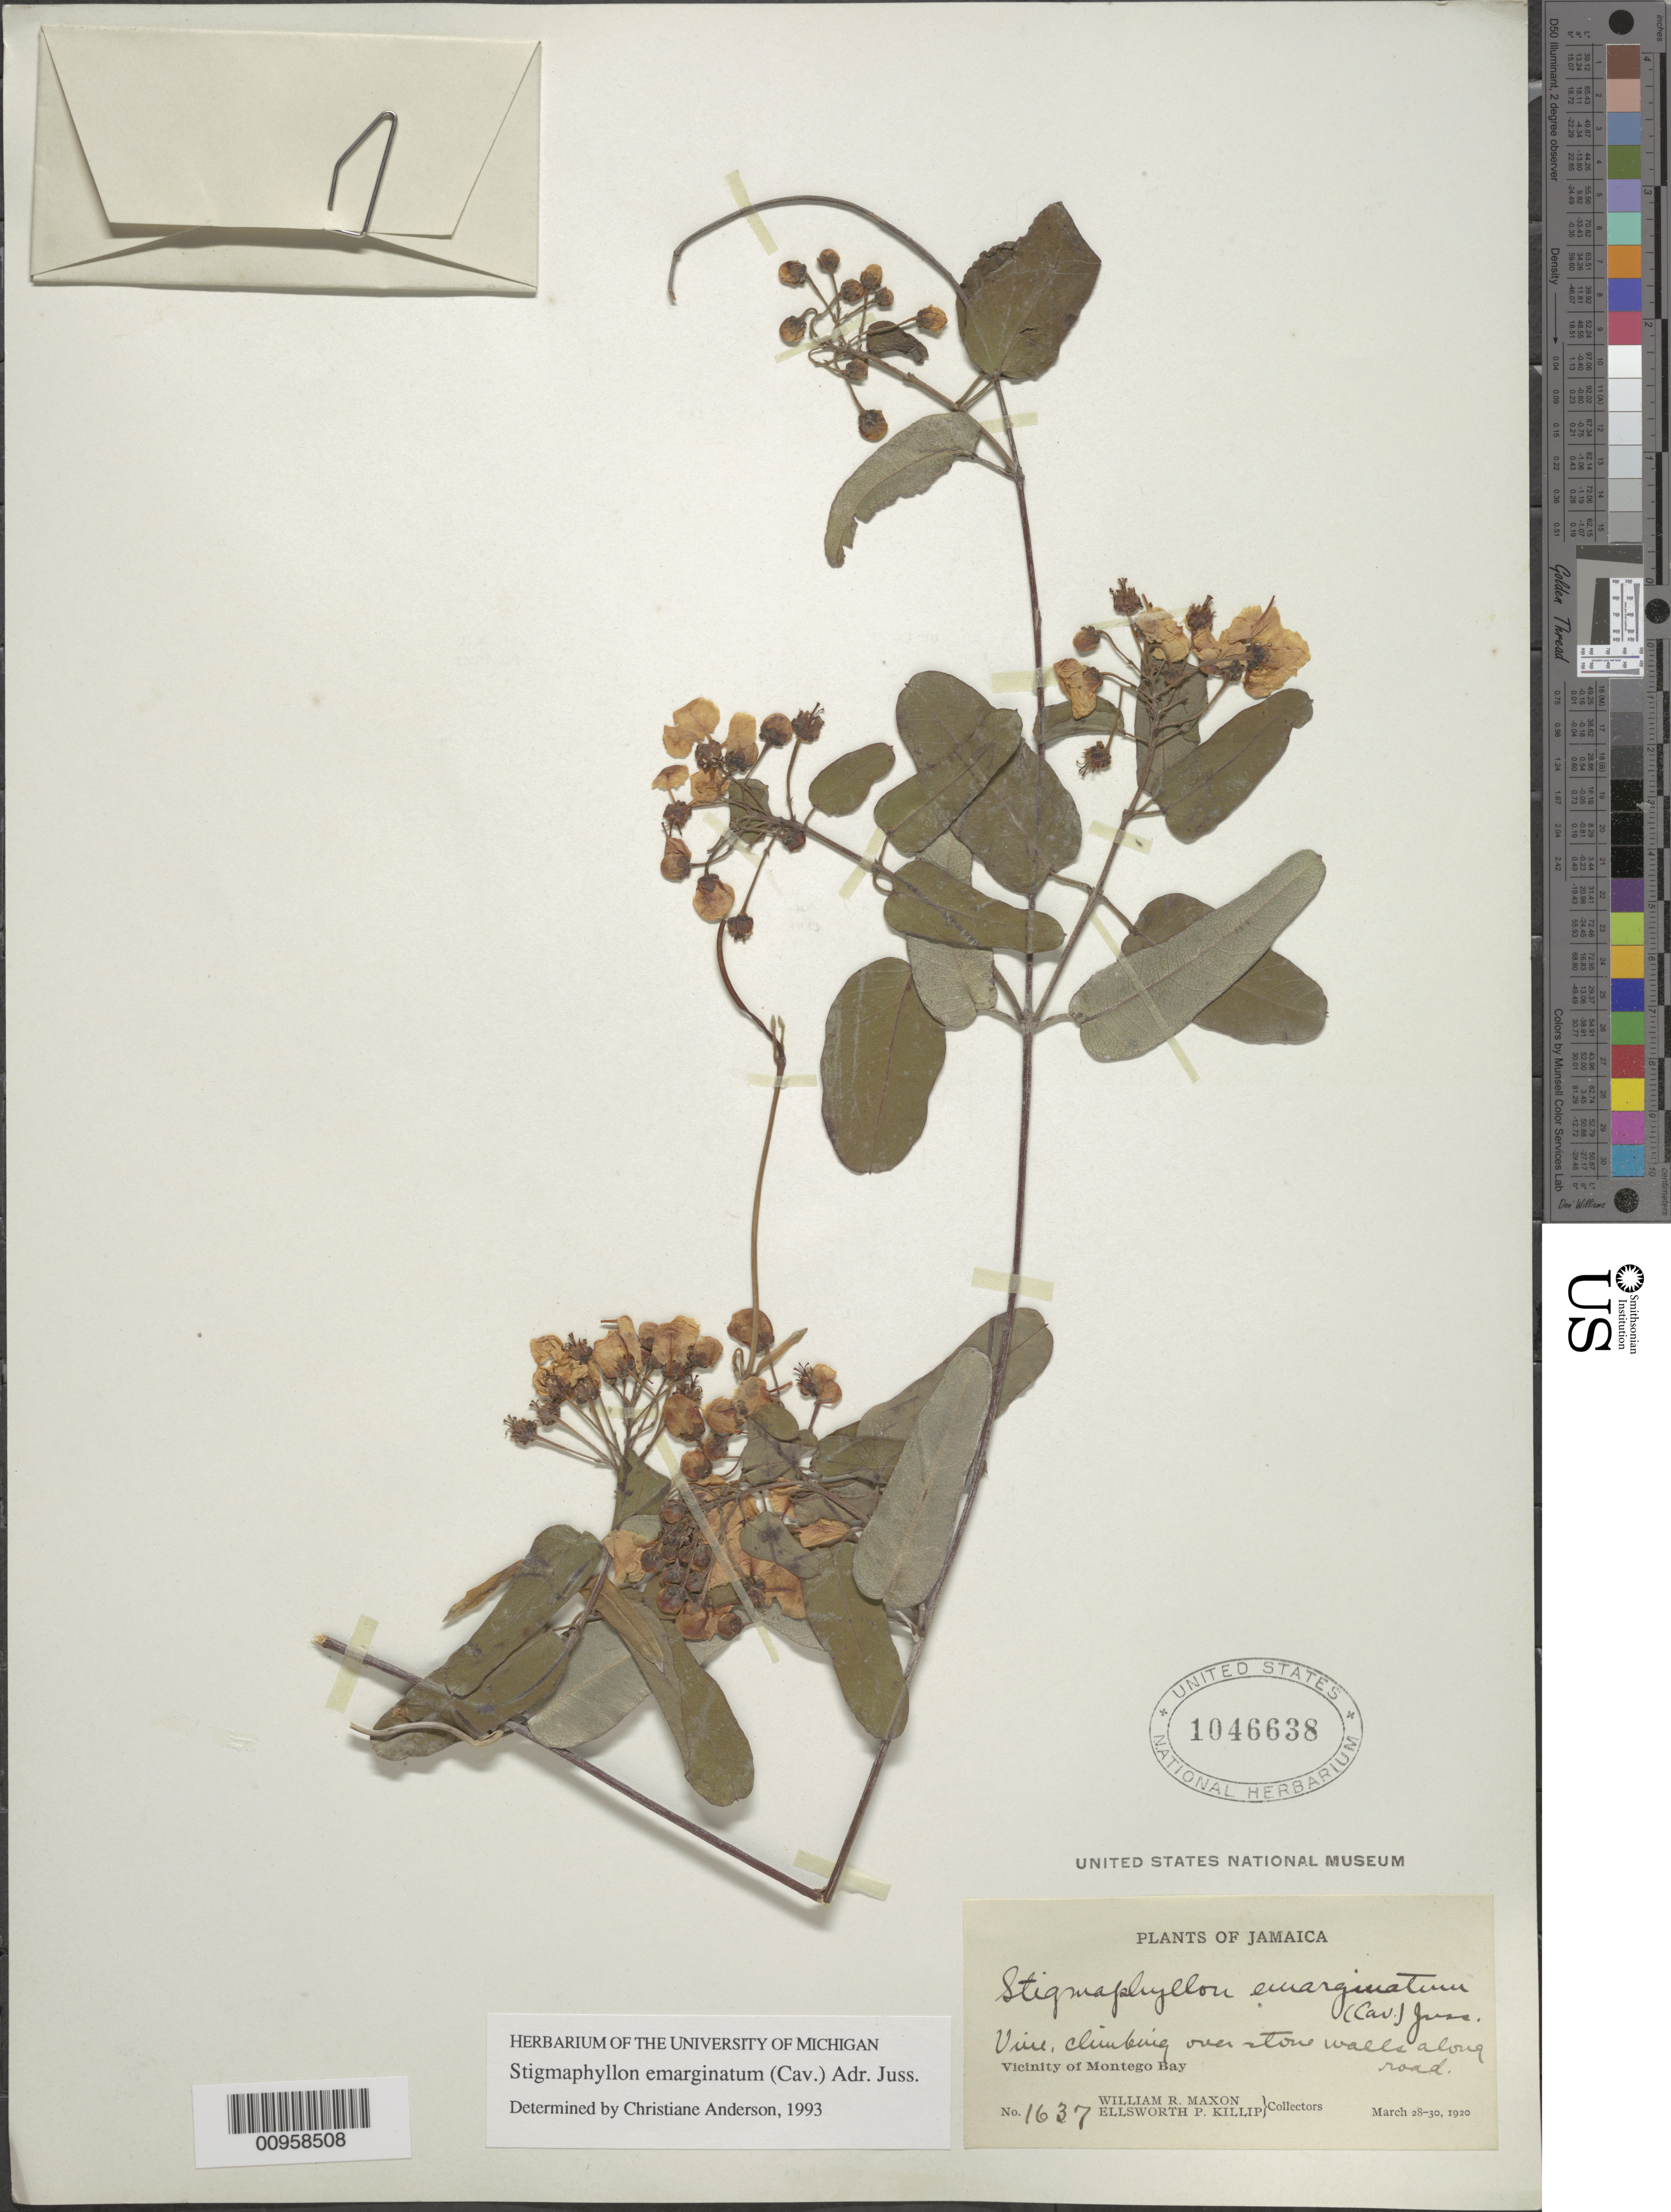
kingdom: Plantae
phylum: Tracheophyta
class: Magnoliopsida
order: Malpighiales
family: Malpighiaceae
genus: Stigmaphyllon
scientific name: Stigmaphyllon emarginatum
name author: (Cav.) A. Juss.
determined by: Anderson, C.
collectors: W. R. Maxon & E. P. Killip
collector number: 1637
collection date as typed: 28 Mar 1920 to 30 Mar 1920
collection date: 1920-03-28/1920-03-30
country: Jamaica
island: Jamaica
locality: Vicinity of Montego Bay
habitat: Climbing over stone-walls along road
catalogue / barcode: US 1046638